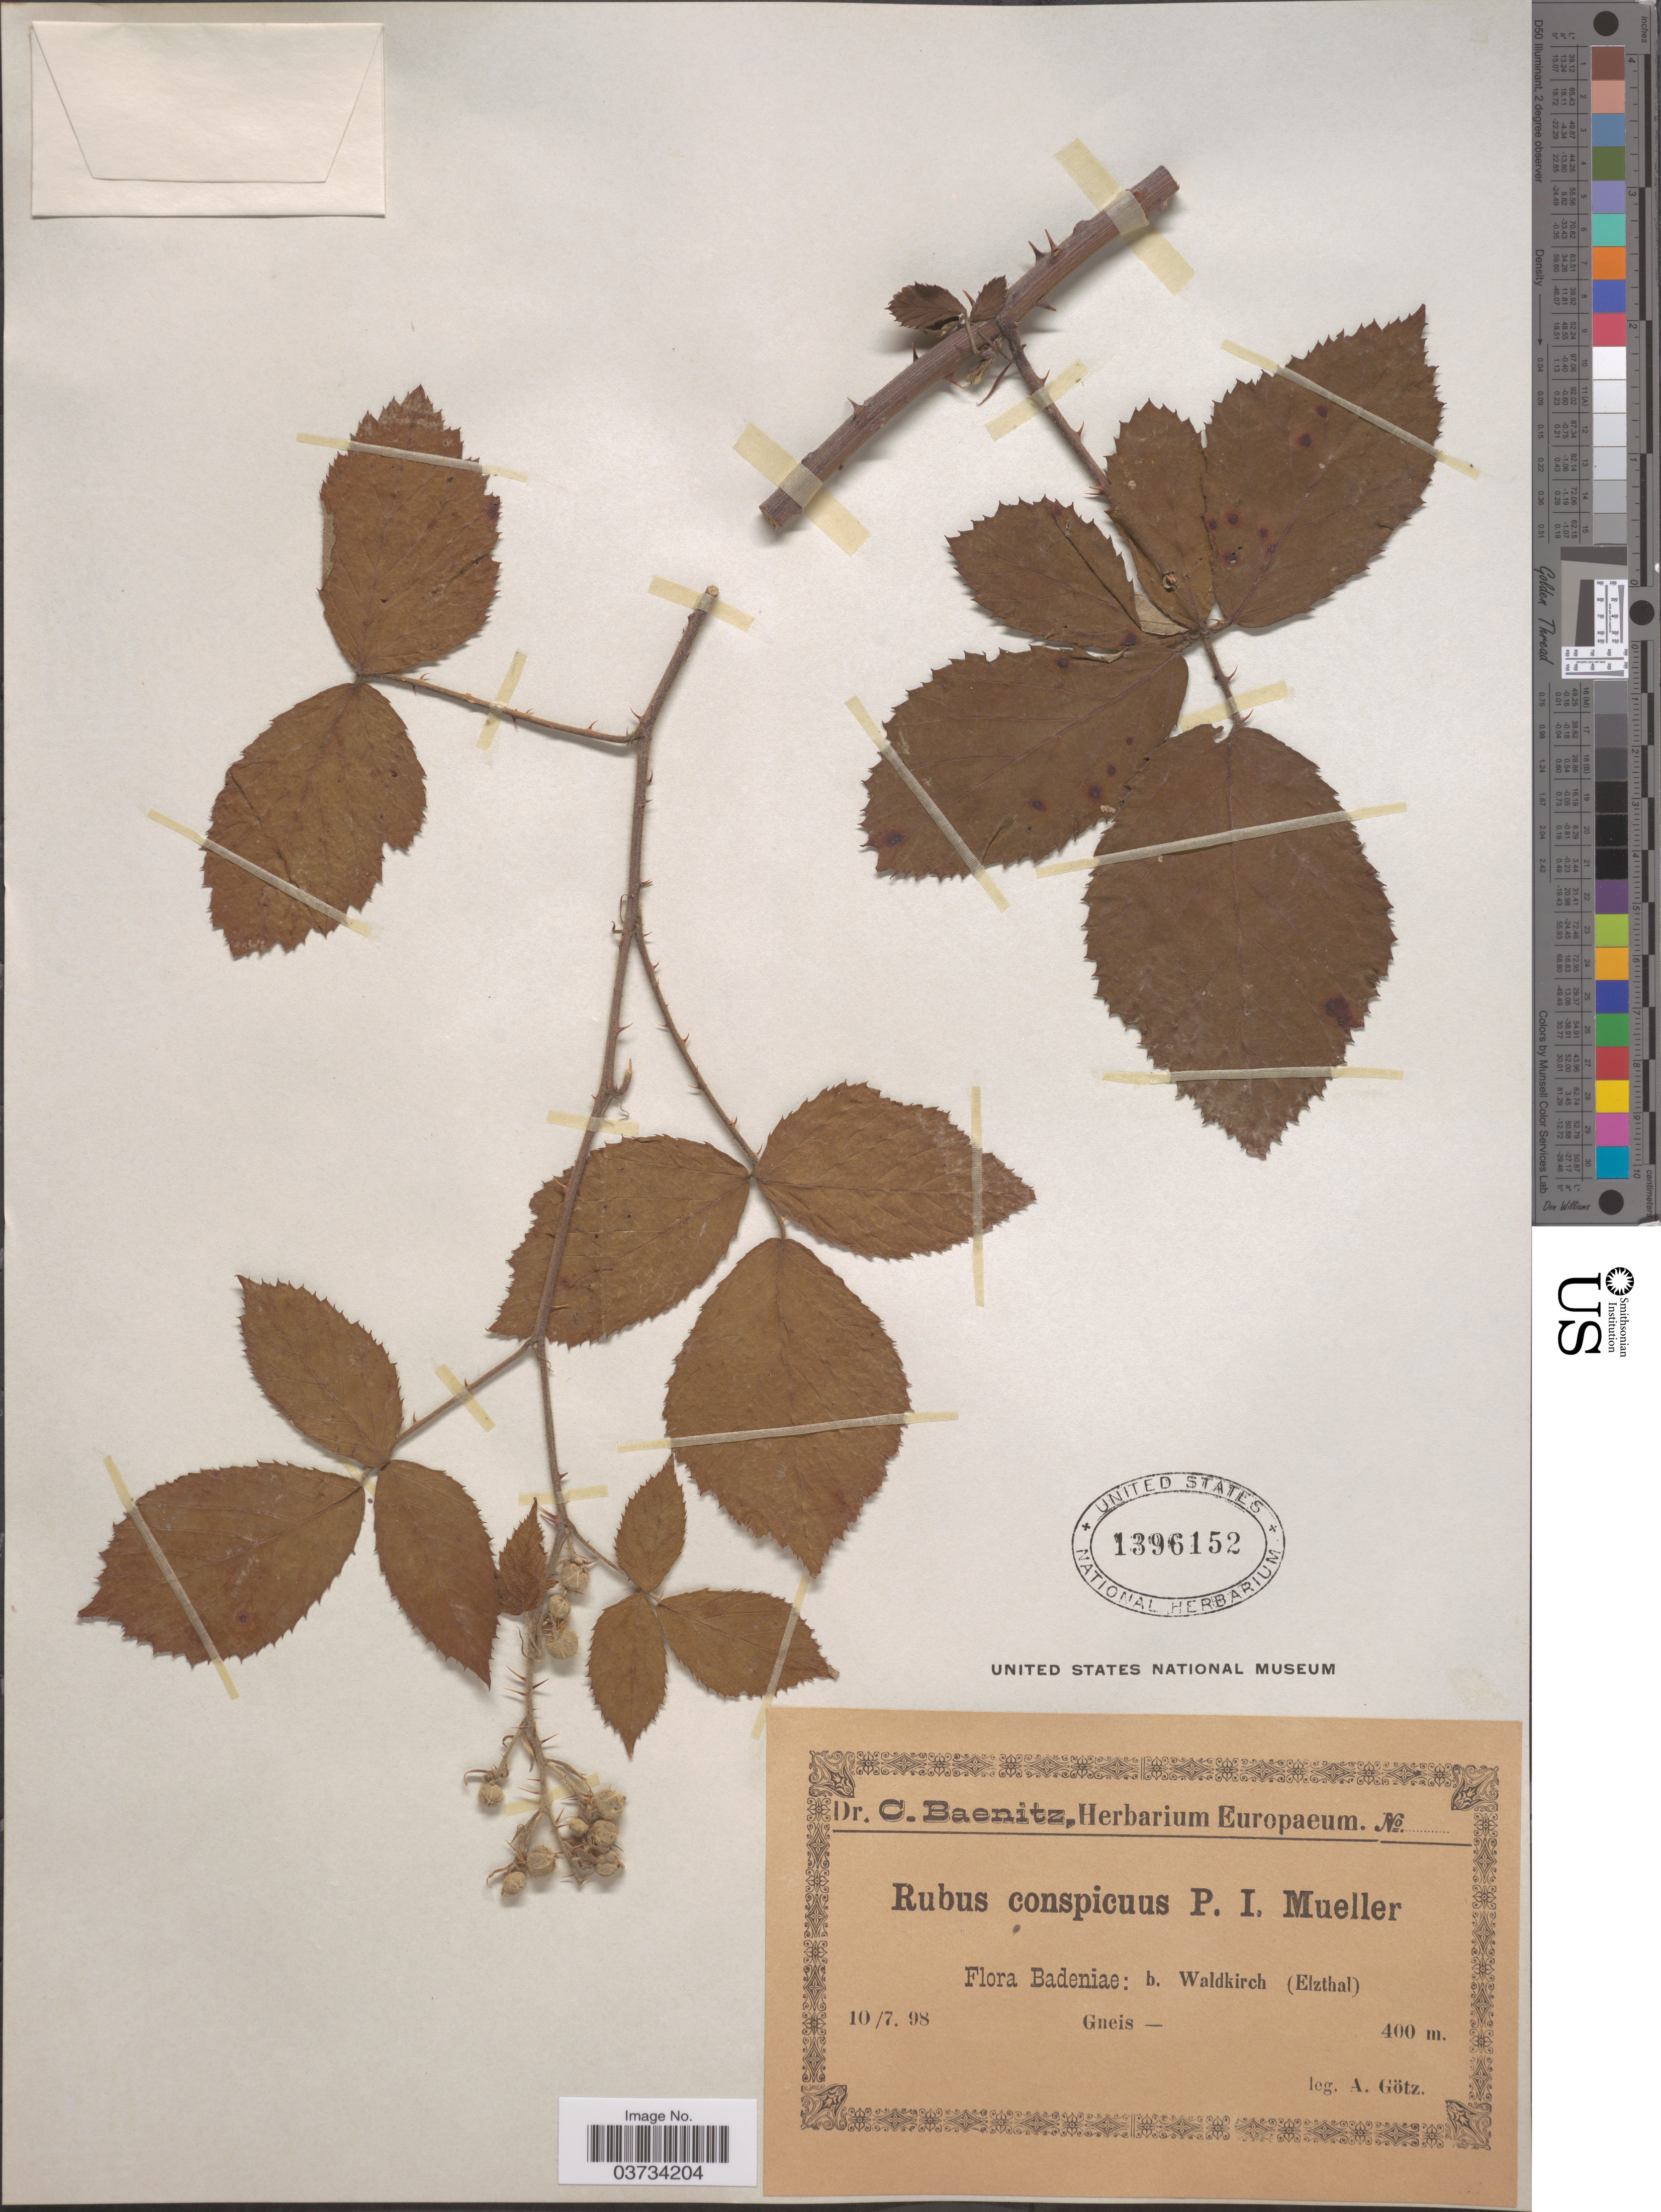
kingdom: Plantae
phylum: Tracheophyta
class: Magnoliopsida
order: Rosales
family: Rosaceae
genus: Rubus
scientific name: Rubus conspicuus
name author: P.J. Müll. ex F. Wirtg.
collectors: A. Götz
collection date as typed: Transcribed d/m/y: 10/7/98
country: Germany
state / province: Baden-Württemberg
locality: Badenia: b. Waldkirch (Elzthal). Gneis.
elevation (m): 400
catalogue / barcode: US 1396152